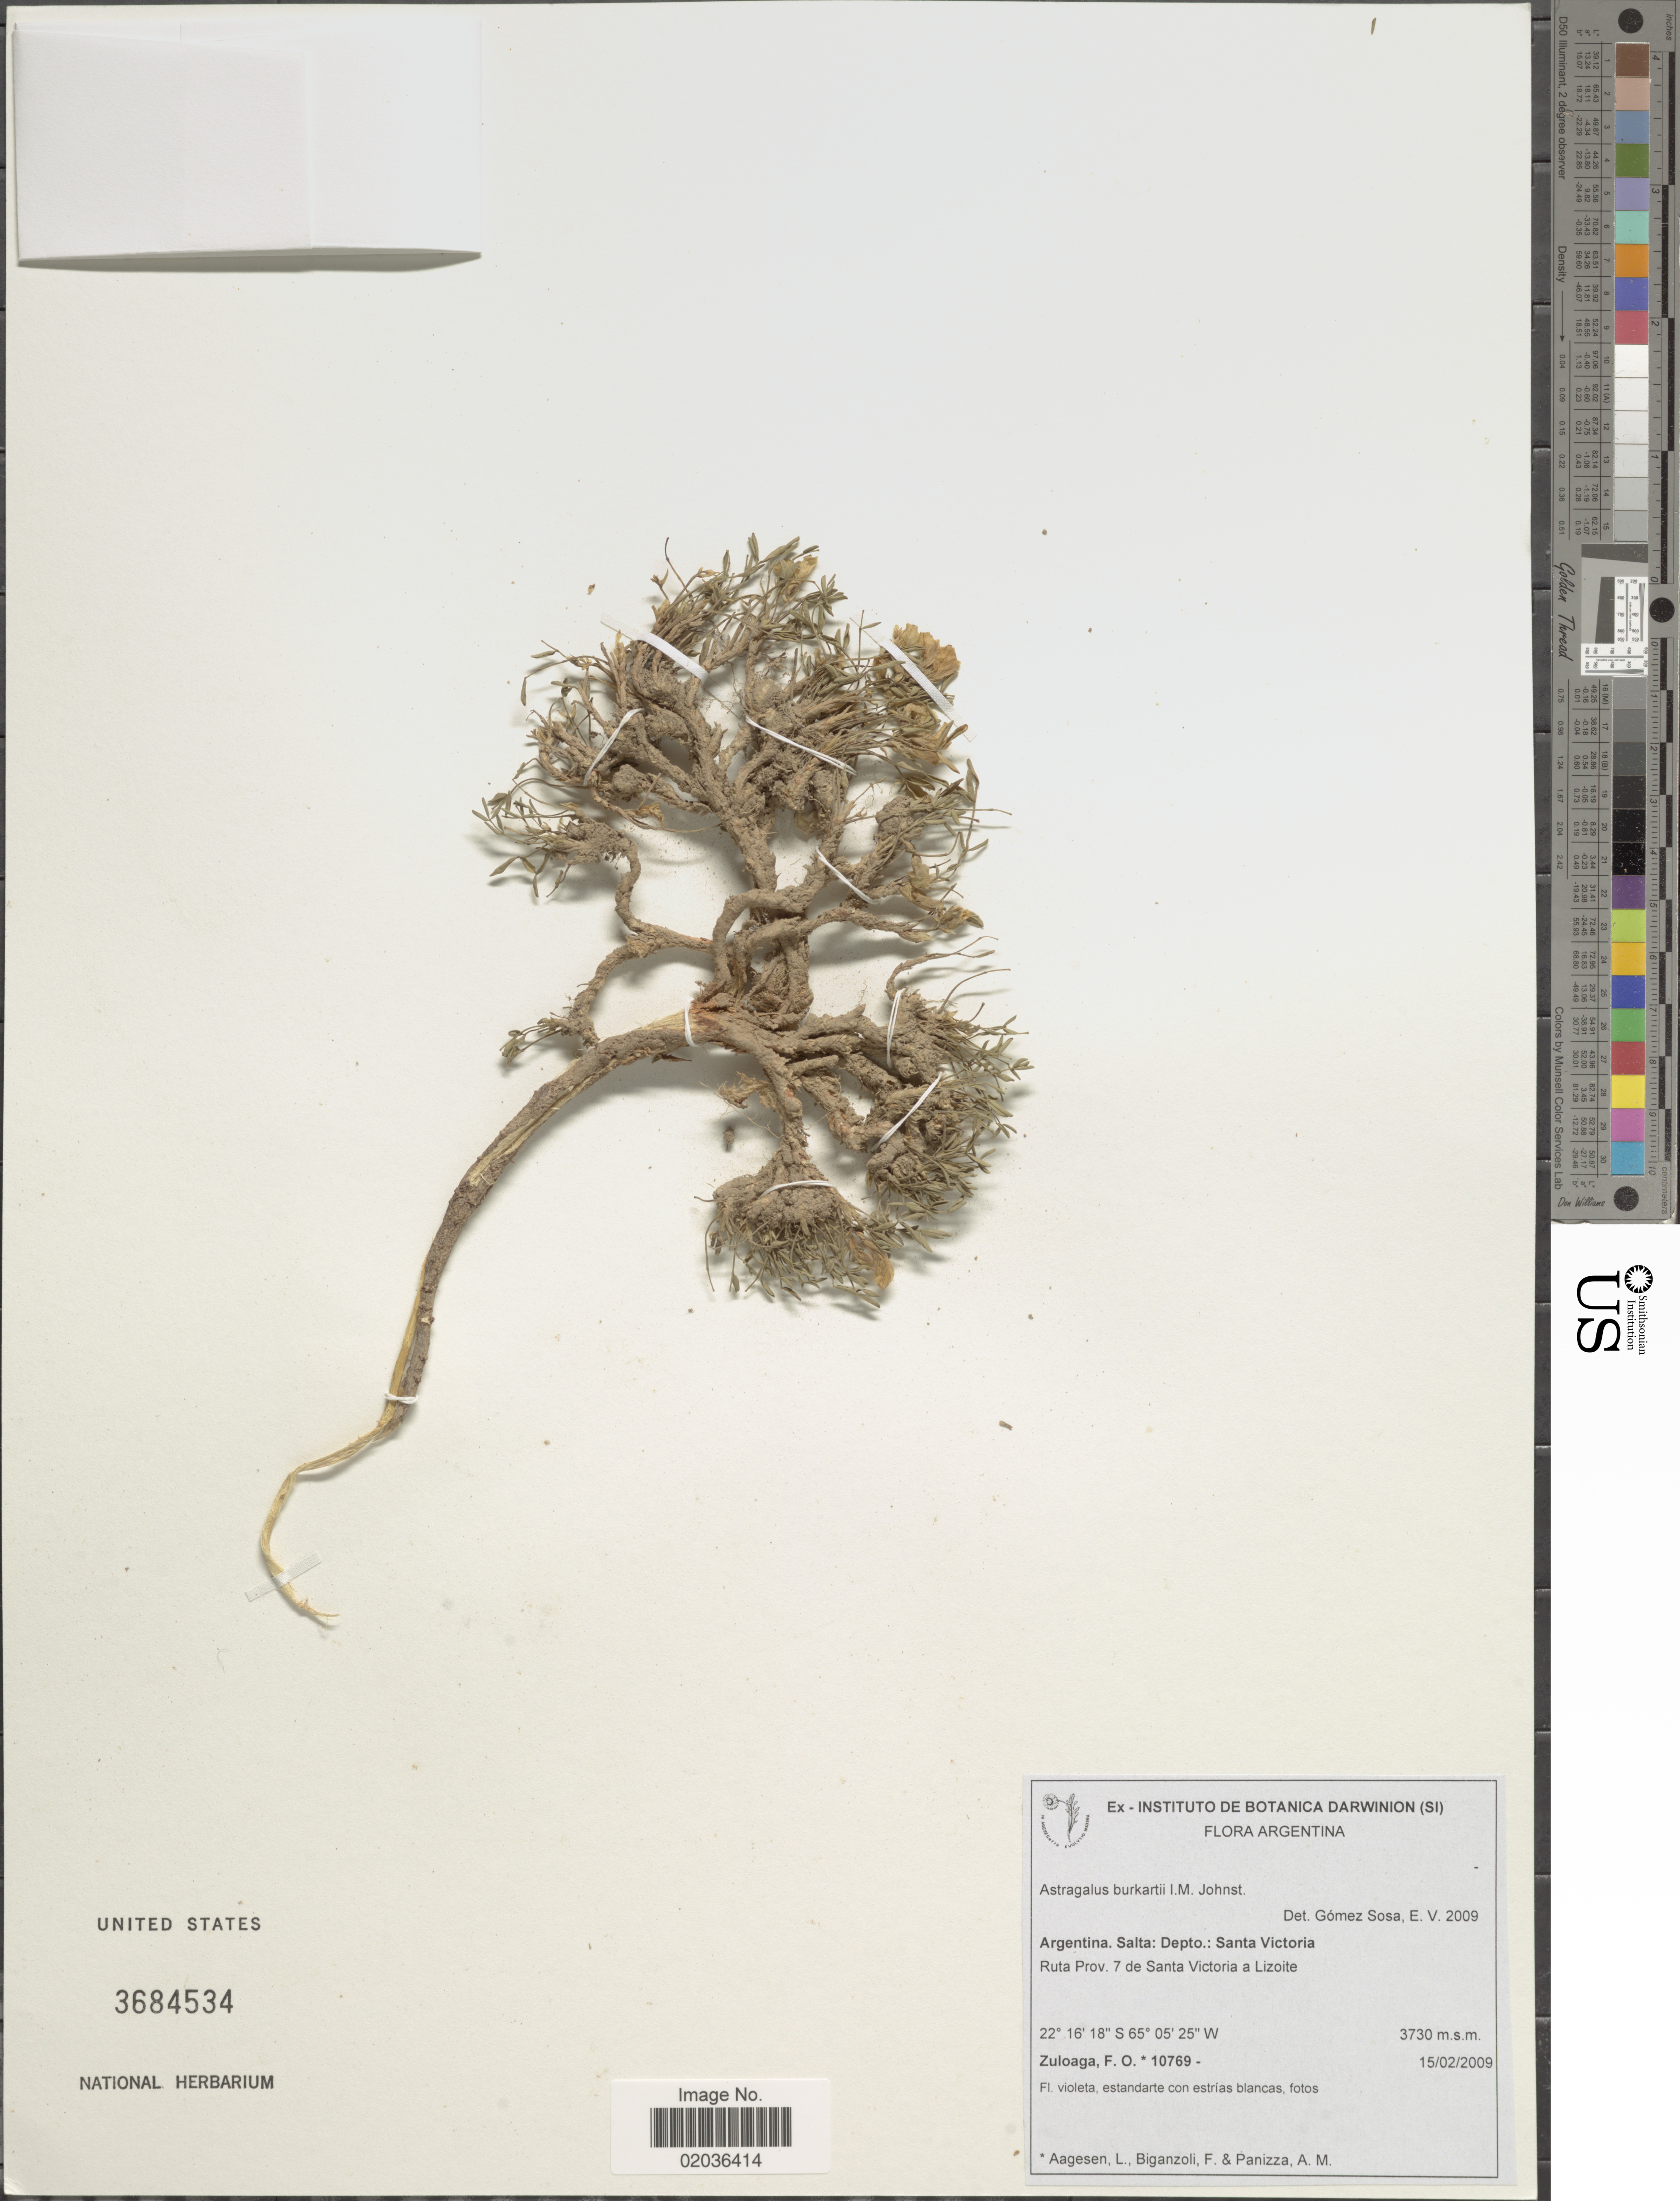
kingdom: Plantae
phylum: Tracheophyta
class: Magnoliopsida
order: Fabales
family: Fabaceae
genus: Astragalus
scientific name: Astragalus burkartii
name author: I.M. Johnst.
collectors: F. O. Zuloaga, L. Aagesen, F. Biganzoli & A. Panizza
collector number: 10769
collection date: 2009-02-15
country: Argentina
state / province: Salta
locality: Depto.: Santa Victoria. Ruta Prov. 7 de Santa Victoria a Lizoite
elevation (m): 3730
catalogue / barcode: US 3684534